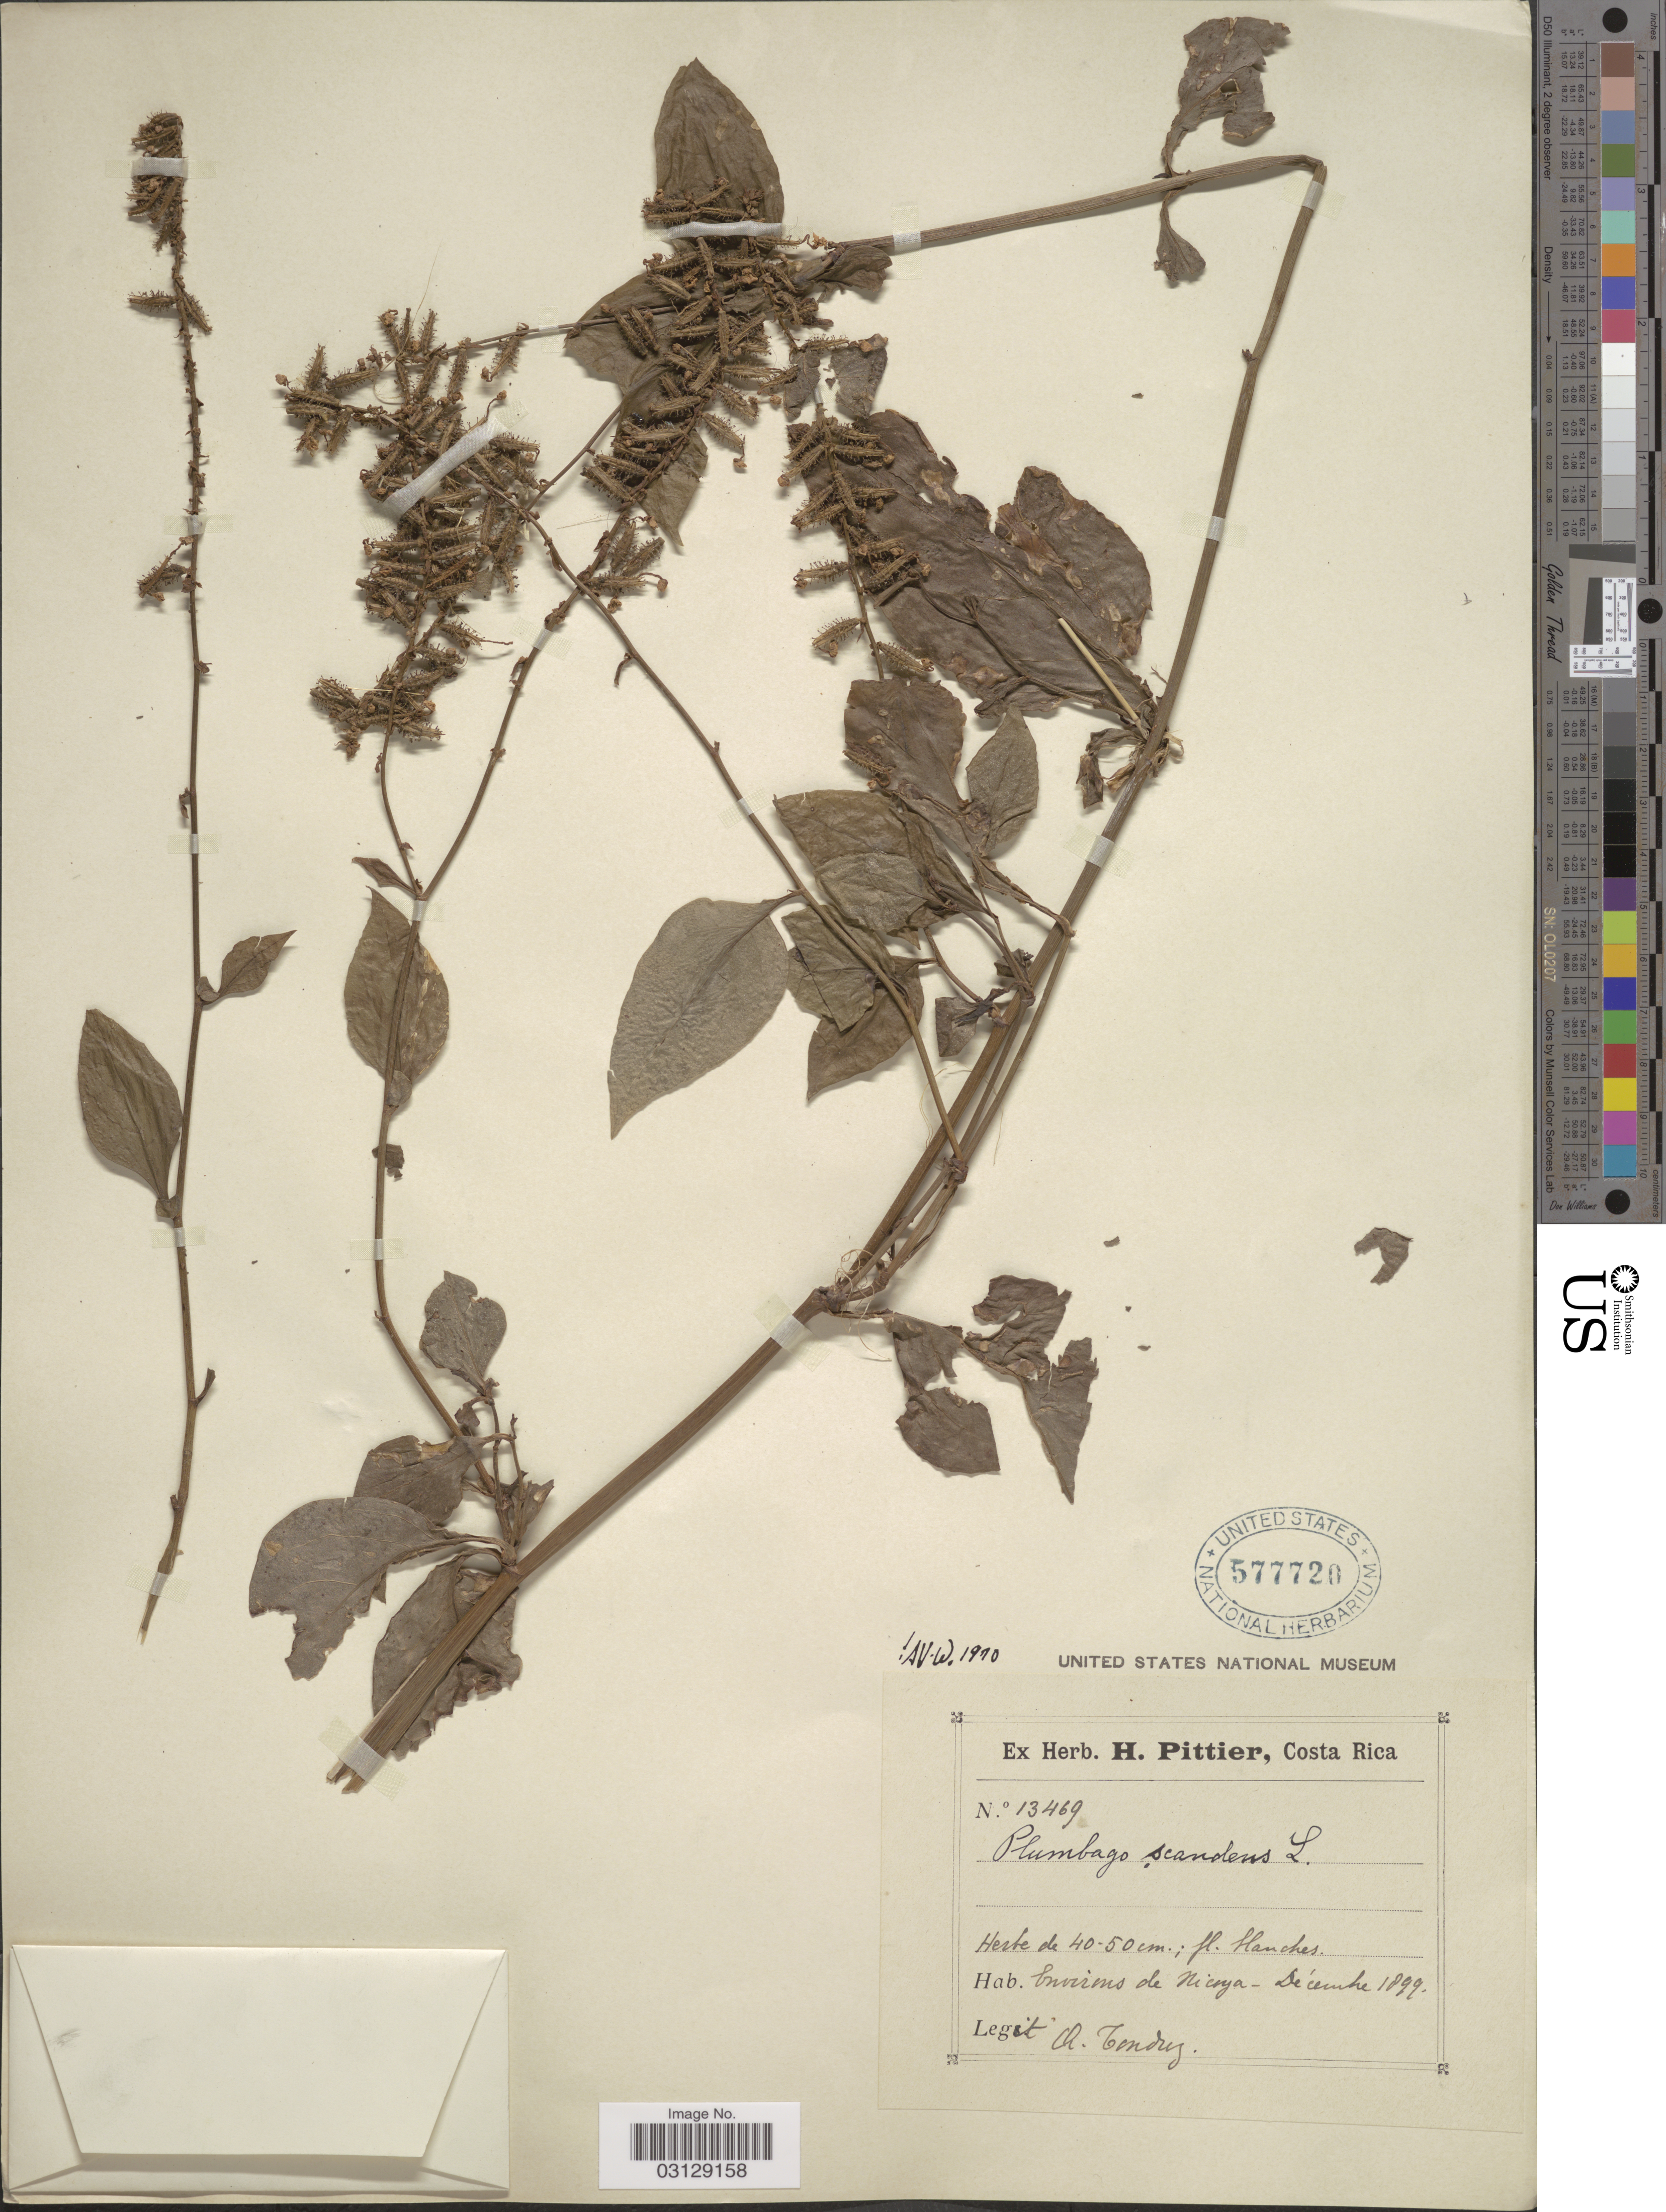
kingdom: Plantae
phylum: Tracheophyta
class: Magnoliopsida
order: Caryophyllales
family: Plumbaginaceae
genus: Plumbago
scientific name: Plumbago scandens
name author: L.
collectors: A. Tonduz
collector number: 13469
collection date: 1899-12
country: Costa Rica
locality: Environs de Nicoya.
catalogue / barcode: US 577720